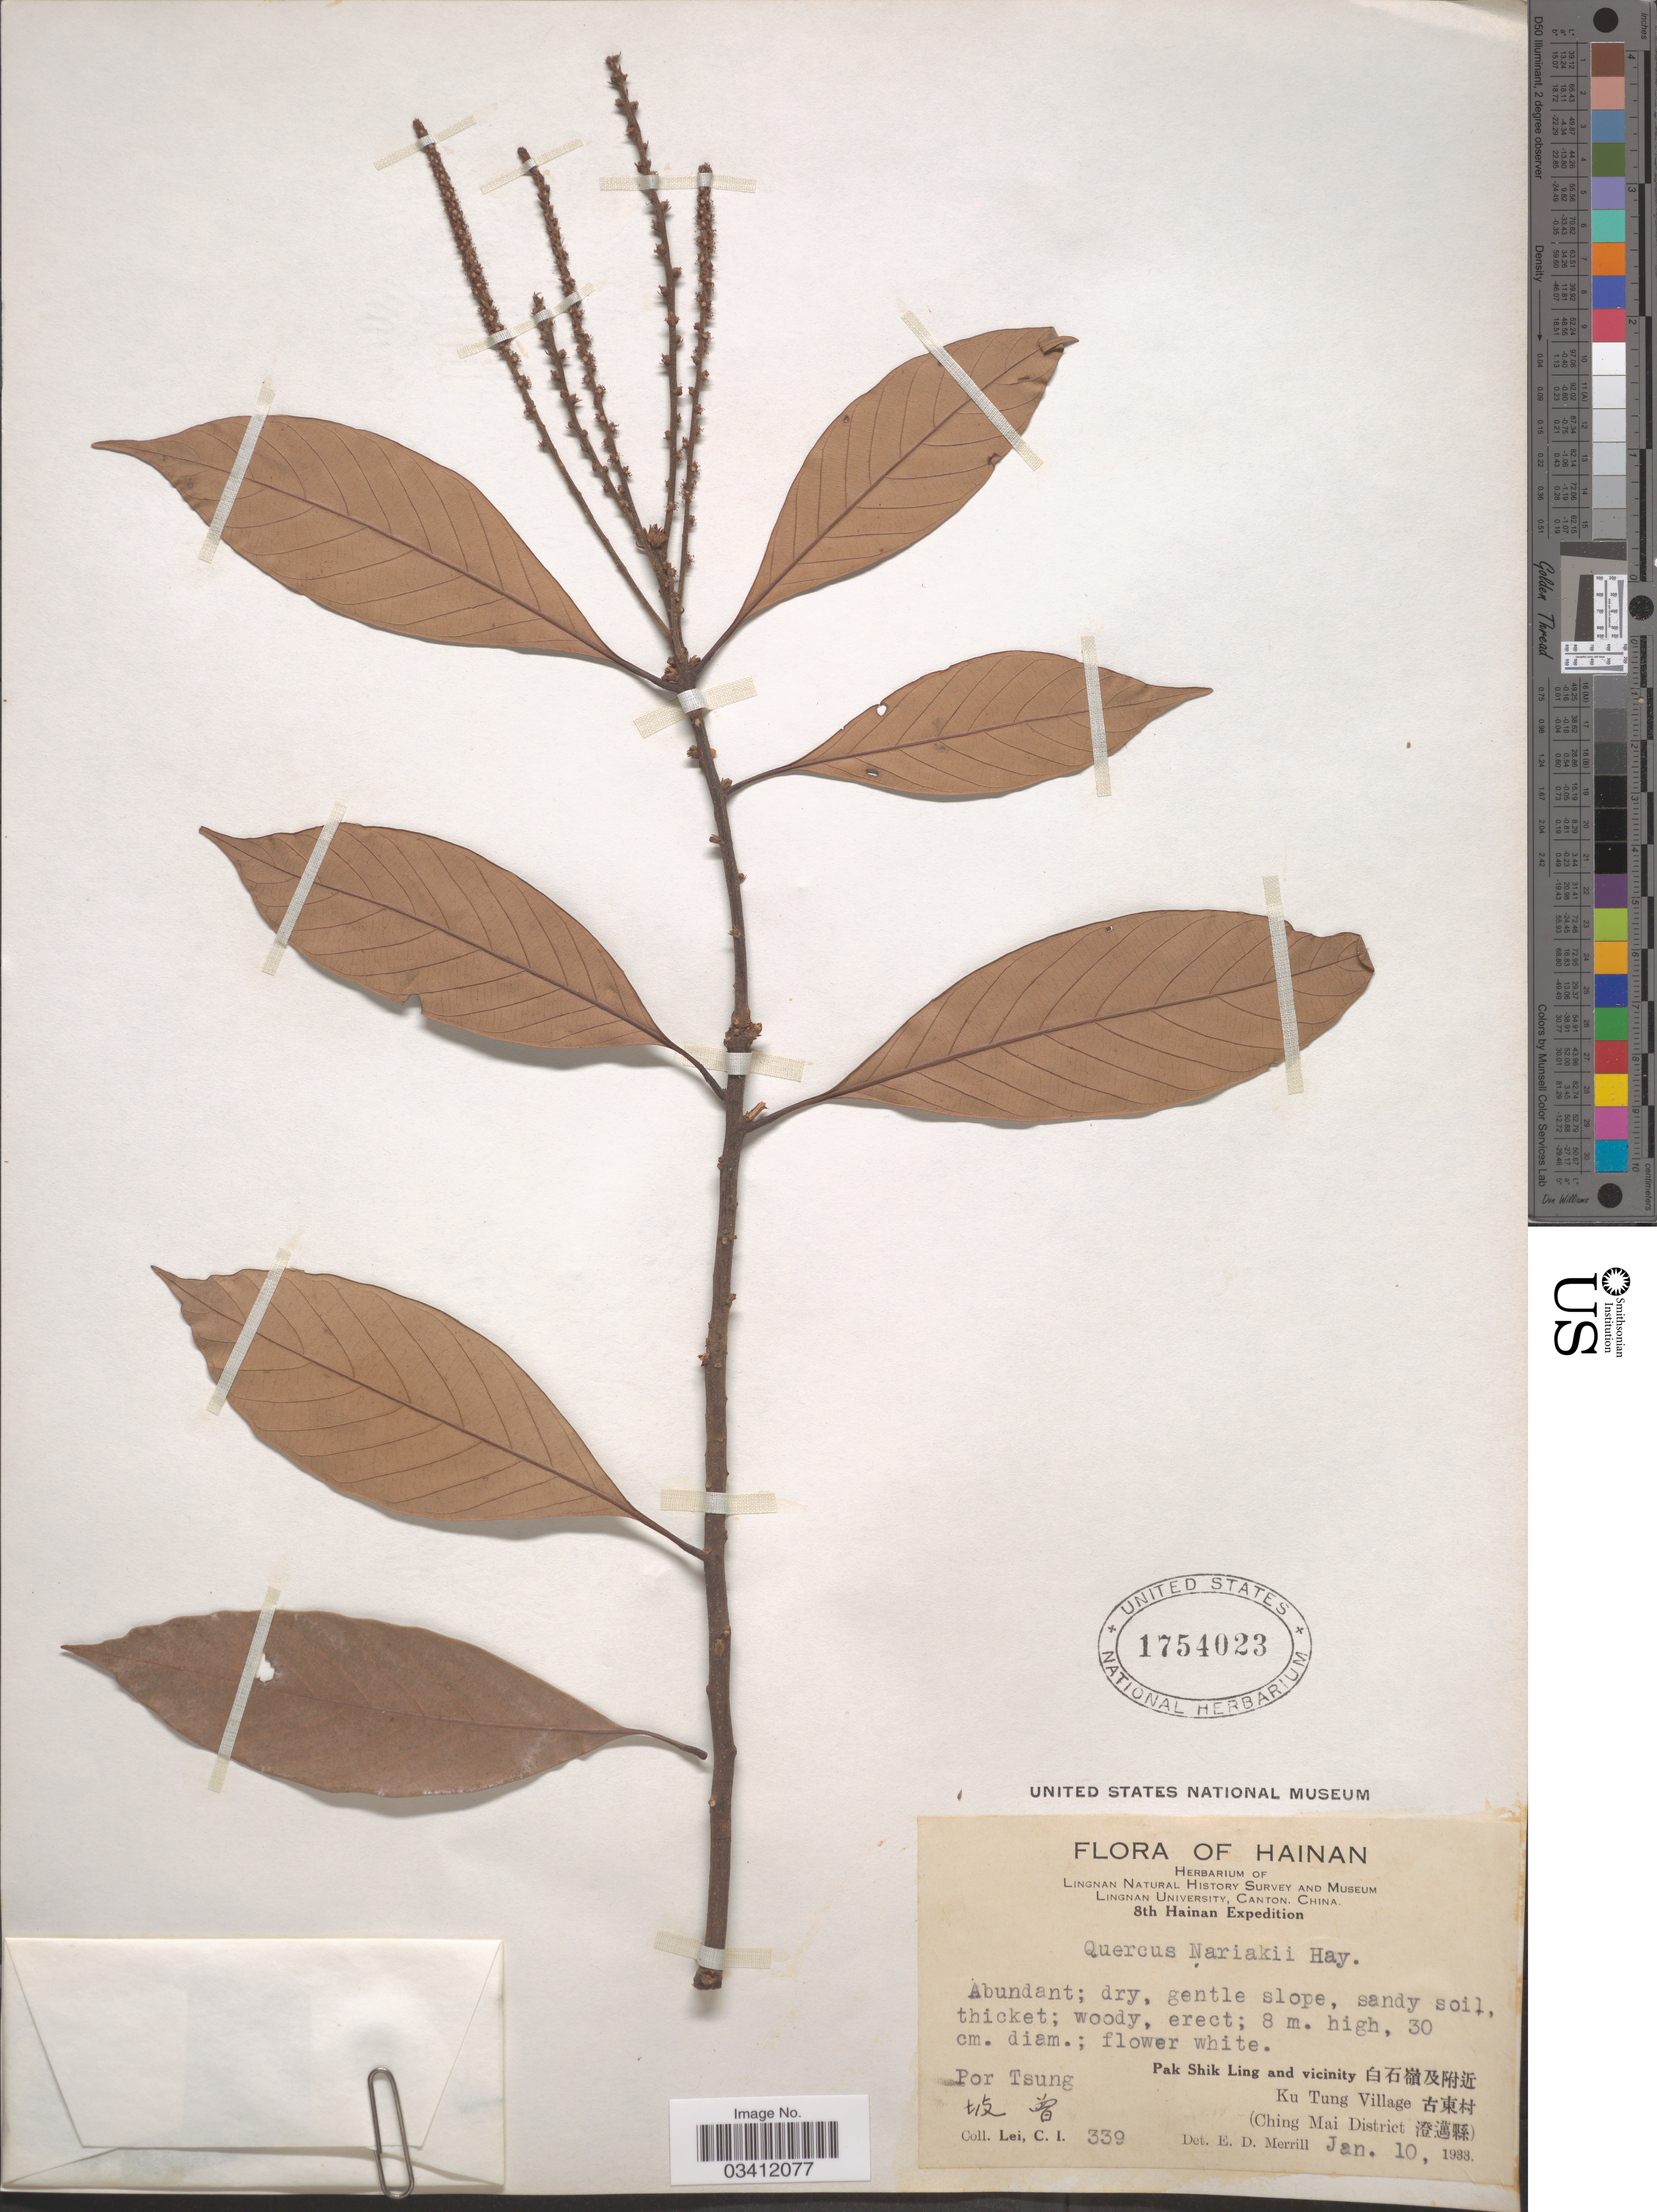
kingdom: Plantae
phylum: Tracheophyta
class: Magnoliopsida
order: Fagales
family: Fagaceae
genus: Quercus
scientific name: Quercus nariakii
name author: Hayata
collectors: C. I. Lei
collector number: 339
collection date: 1933-01-10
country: China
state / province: Hainan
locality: Pak Shik Ling and vicinity X. Ku Tung Village X. (Ching Mai District X). Por Tsung X.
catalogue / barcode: US 1754023